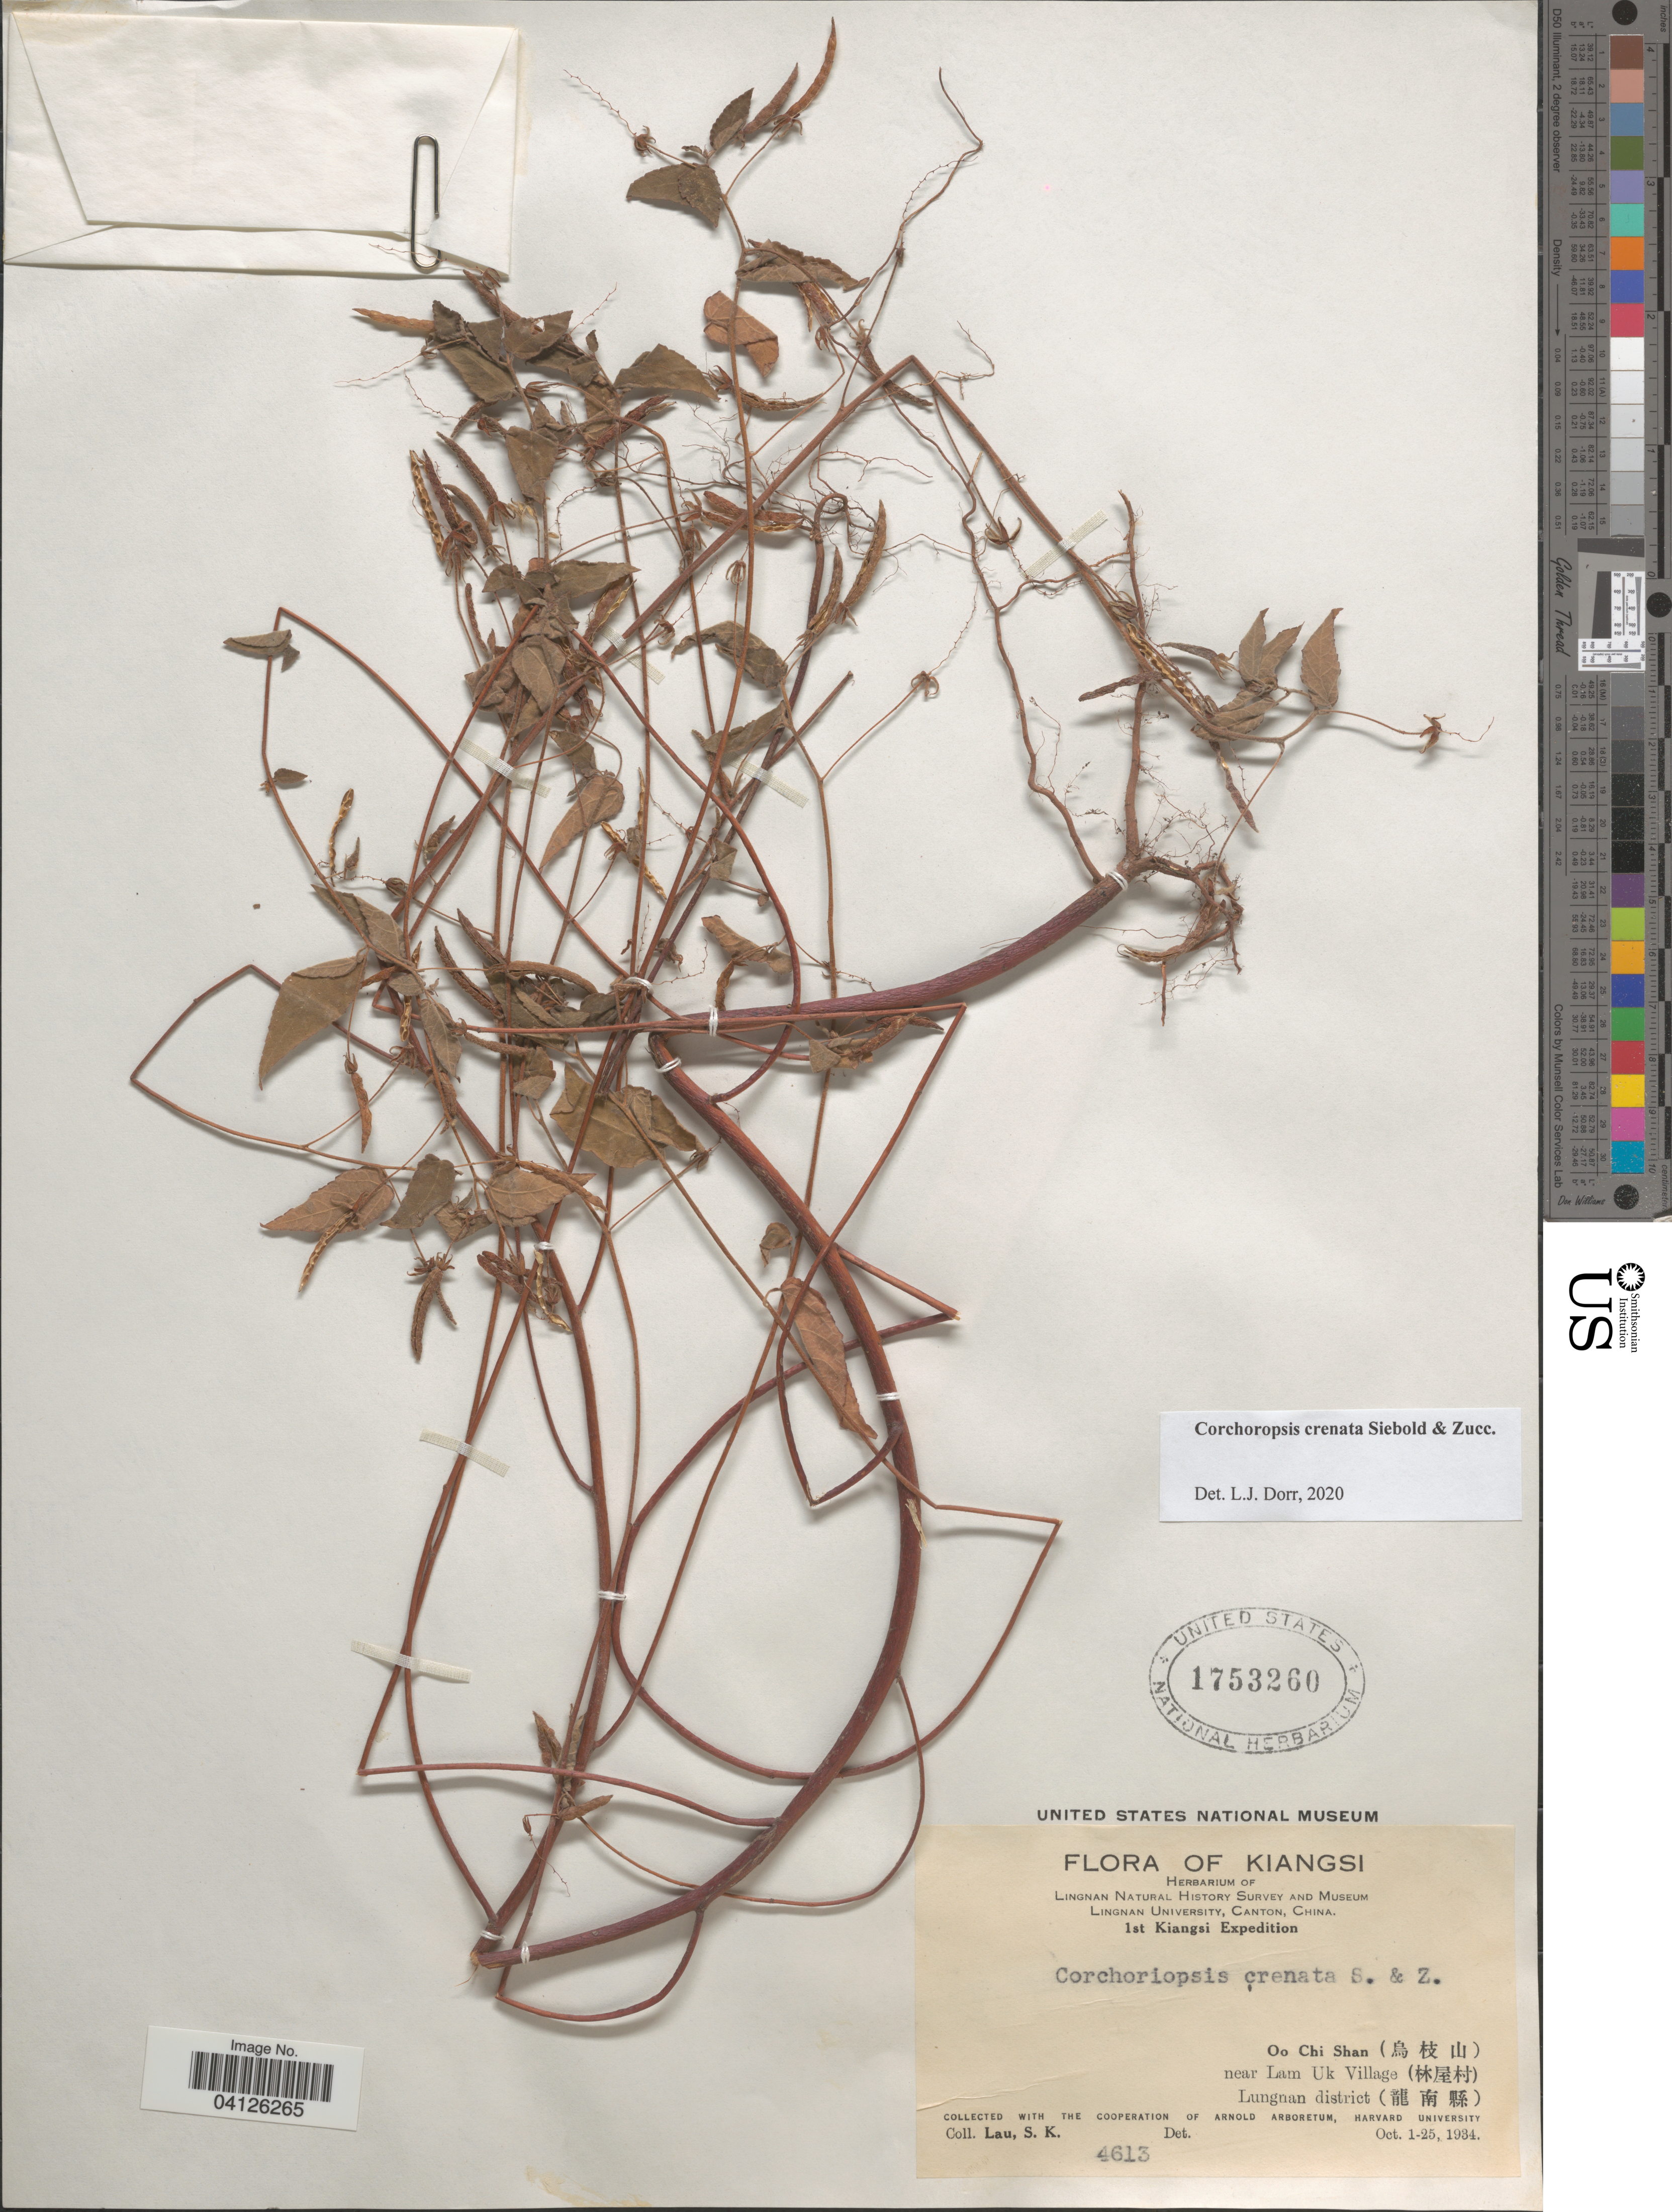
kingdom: Plantae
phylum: Tracheophyta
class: Magnoliopsida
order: Malvales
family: Malvaceae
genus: Corchoropsis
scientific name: Corchoropsis crenata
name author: Siebold & Zucc.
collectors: S. K. Lau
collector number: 4613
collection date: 1934-10-01/1934-10-25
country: China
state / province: Jiangxi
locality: Kiangsi. 1st Kiangsi Expedition. Oo Chi Shan (X) near Lam Uk Village (X). Lungnan district (X).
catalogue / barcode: US 1753260